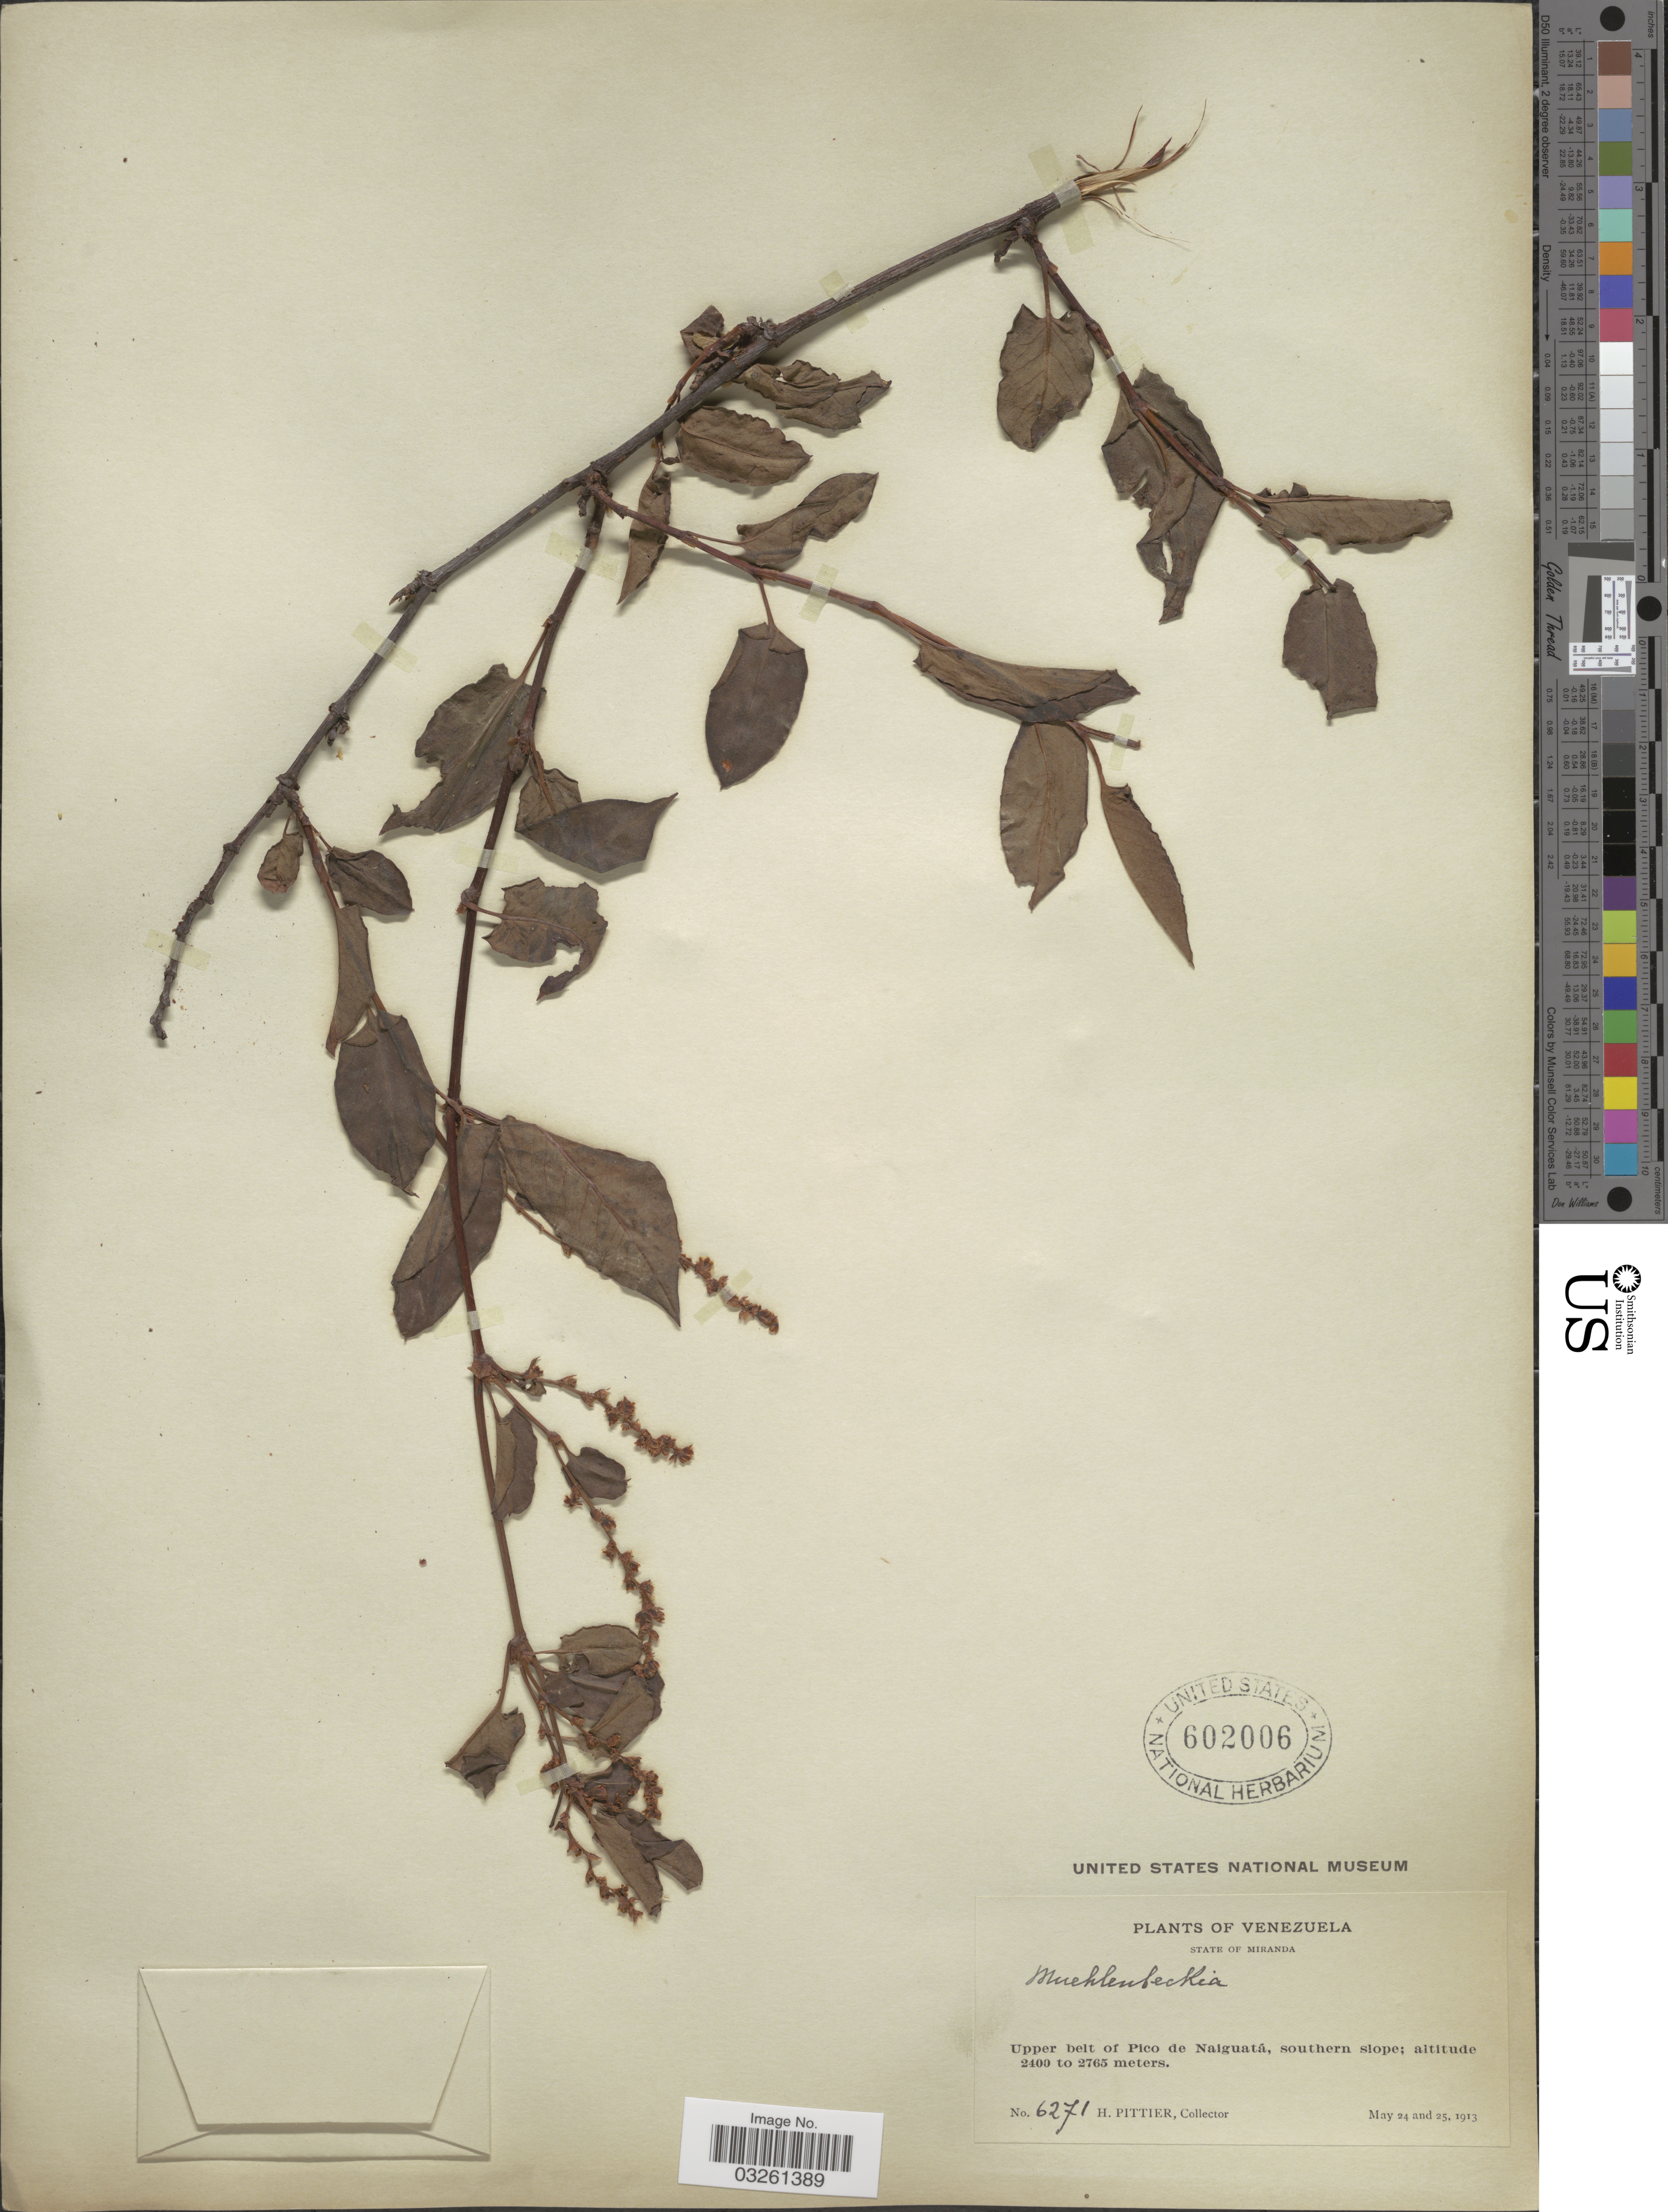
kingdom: Plantae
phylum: Tracheophyta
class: Magnoliopsida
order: Caryophyllales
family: Polygonaceae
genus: Muehlenbeckia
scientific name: Muehlenbeckia tamnifolia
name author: (Kunth) Meisn.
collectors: H. F. Pittier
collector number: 6271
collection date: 1913-05-24/1913-05-25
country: Venezuela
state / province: Miranda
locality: Upper belt of Pico de Naiguatá, southern slope.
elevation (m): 2400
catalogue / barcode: US 602006